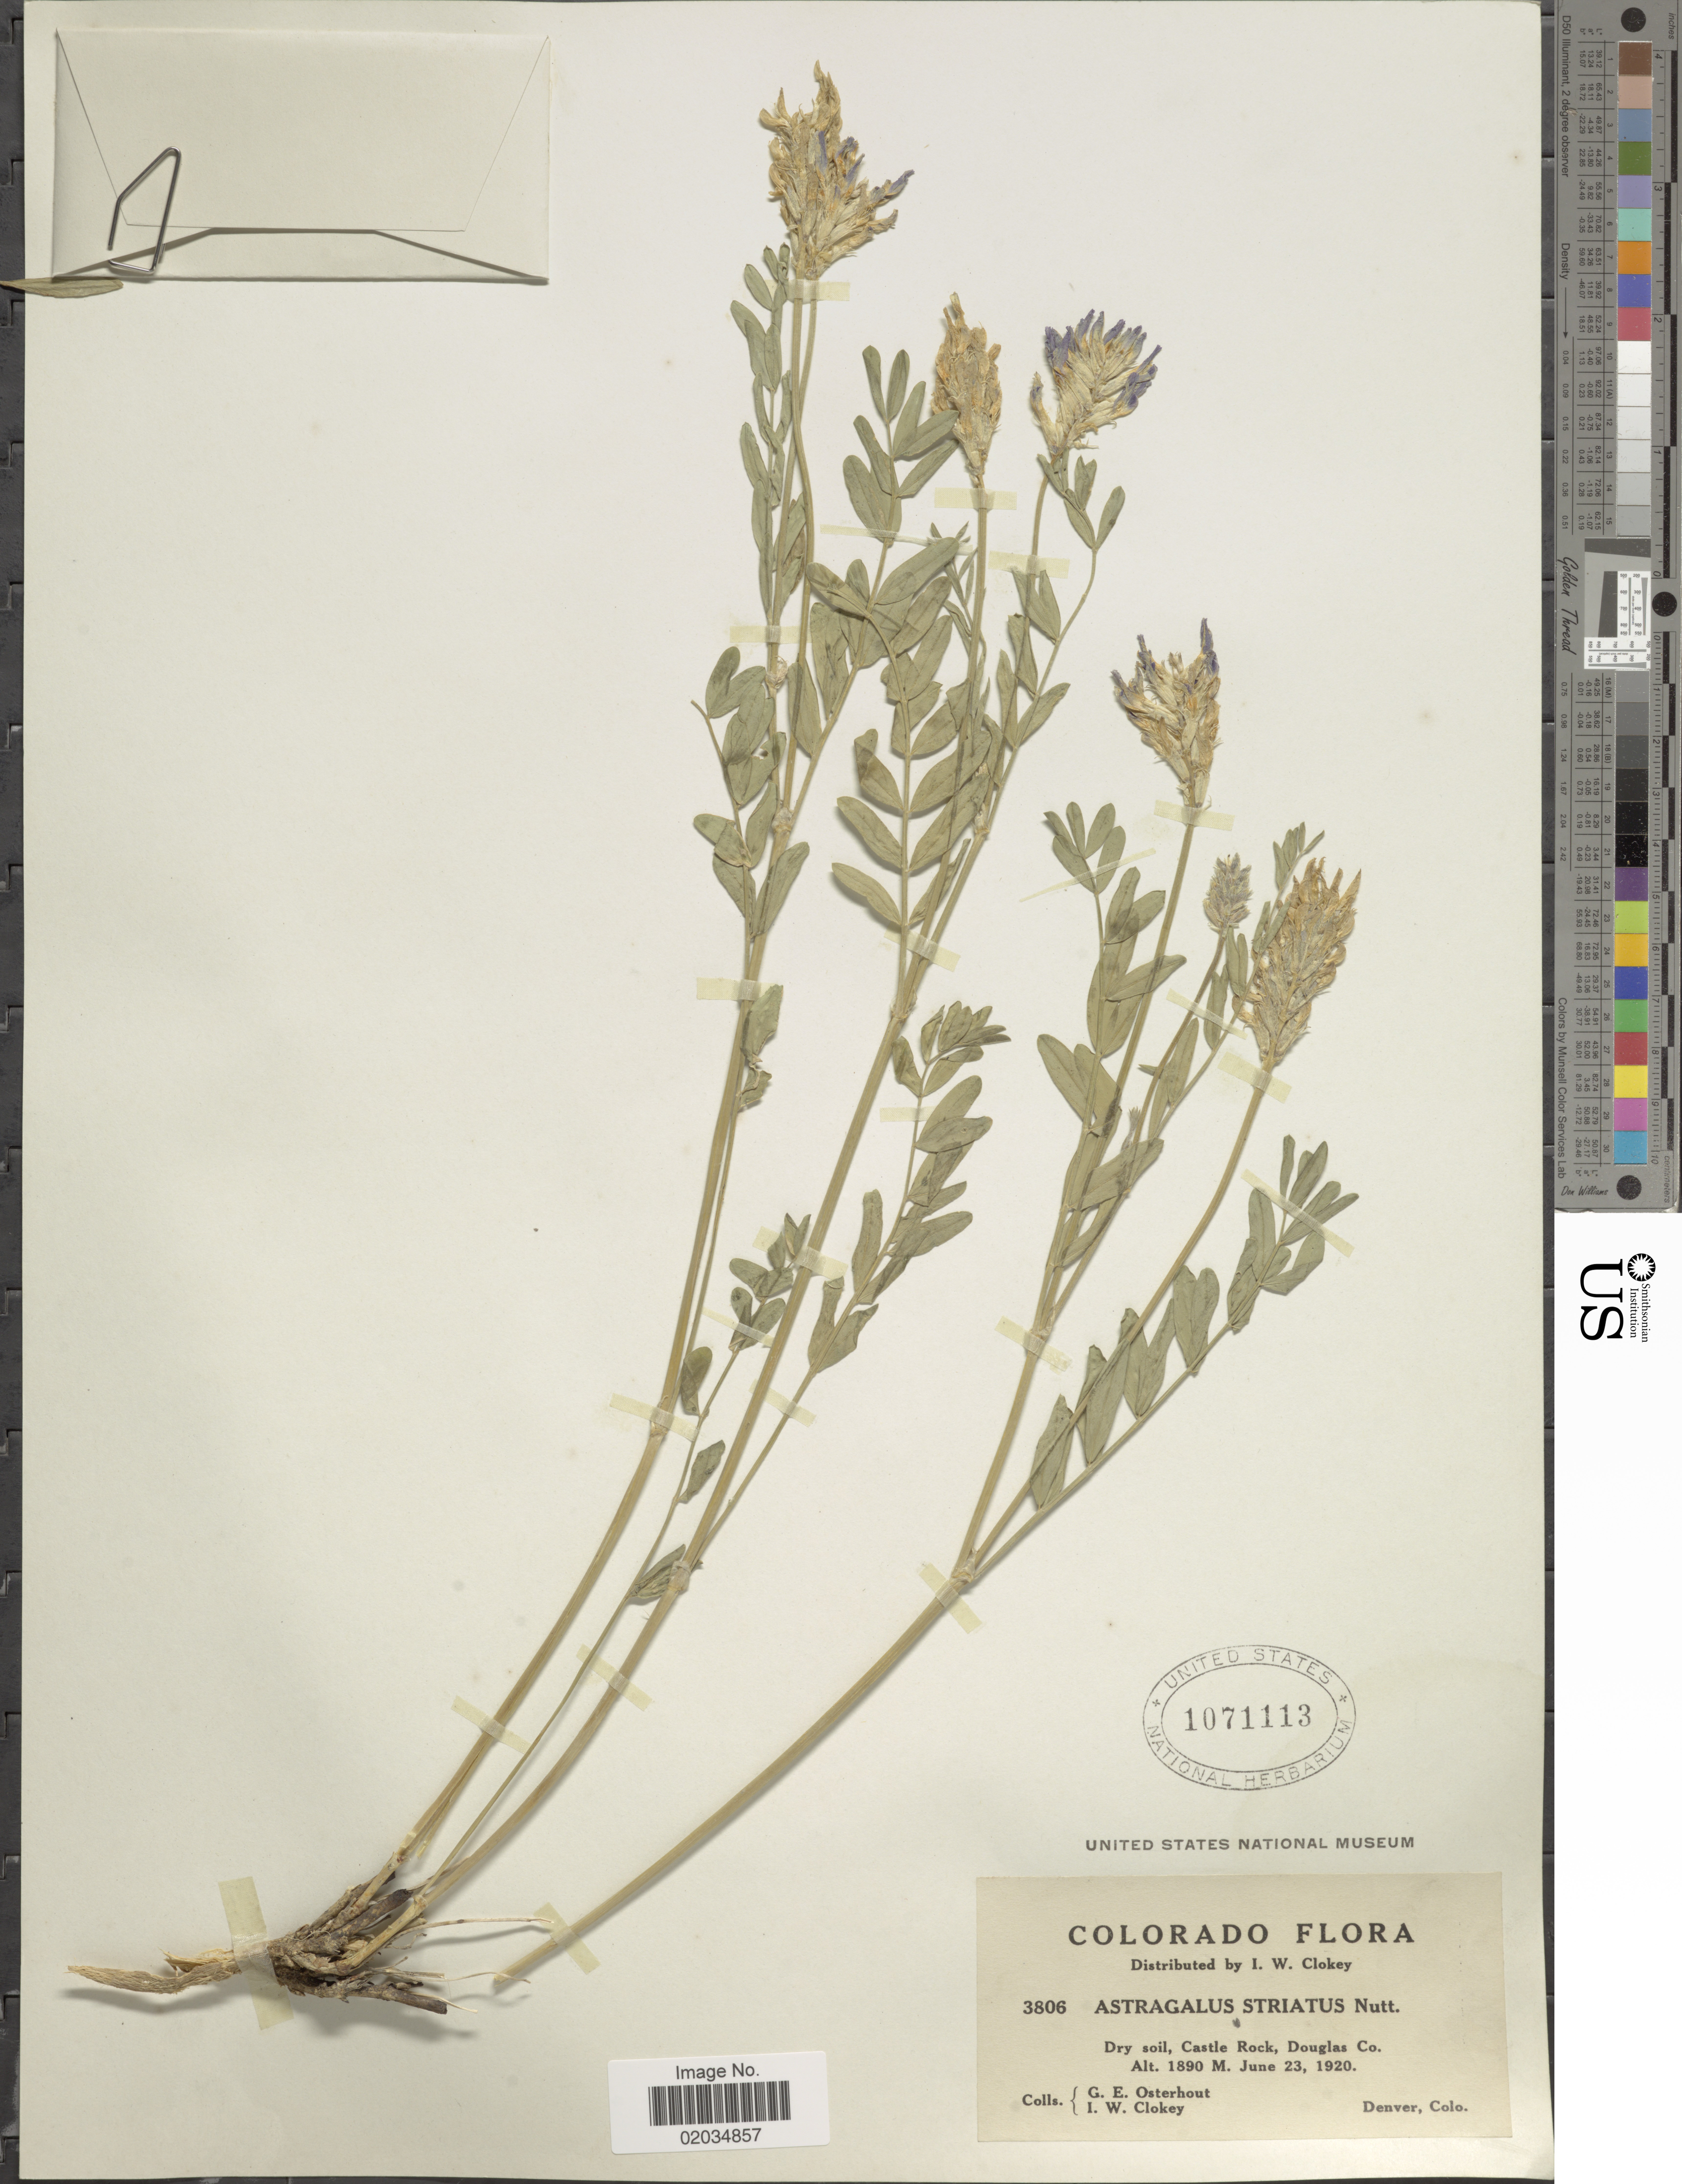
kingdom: Plantae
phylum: Tracheophyta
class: Magnoliopsida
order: Fabales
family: Fabaceae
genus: Astragalus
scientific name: Astragalus striatus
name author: Nutt.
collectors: G. Osterhout & I. W. Clokey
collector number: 3806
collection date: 1920-06-23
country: United States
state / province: Colorado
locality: Castle Rock, Douglas Co.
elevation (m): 1890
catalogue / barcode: US 1071113